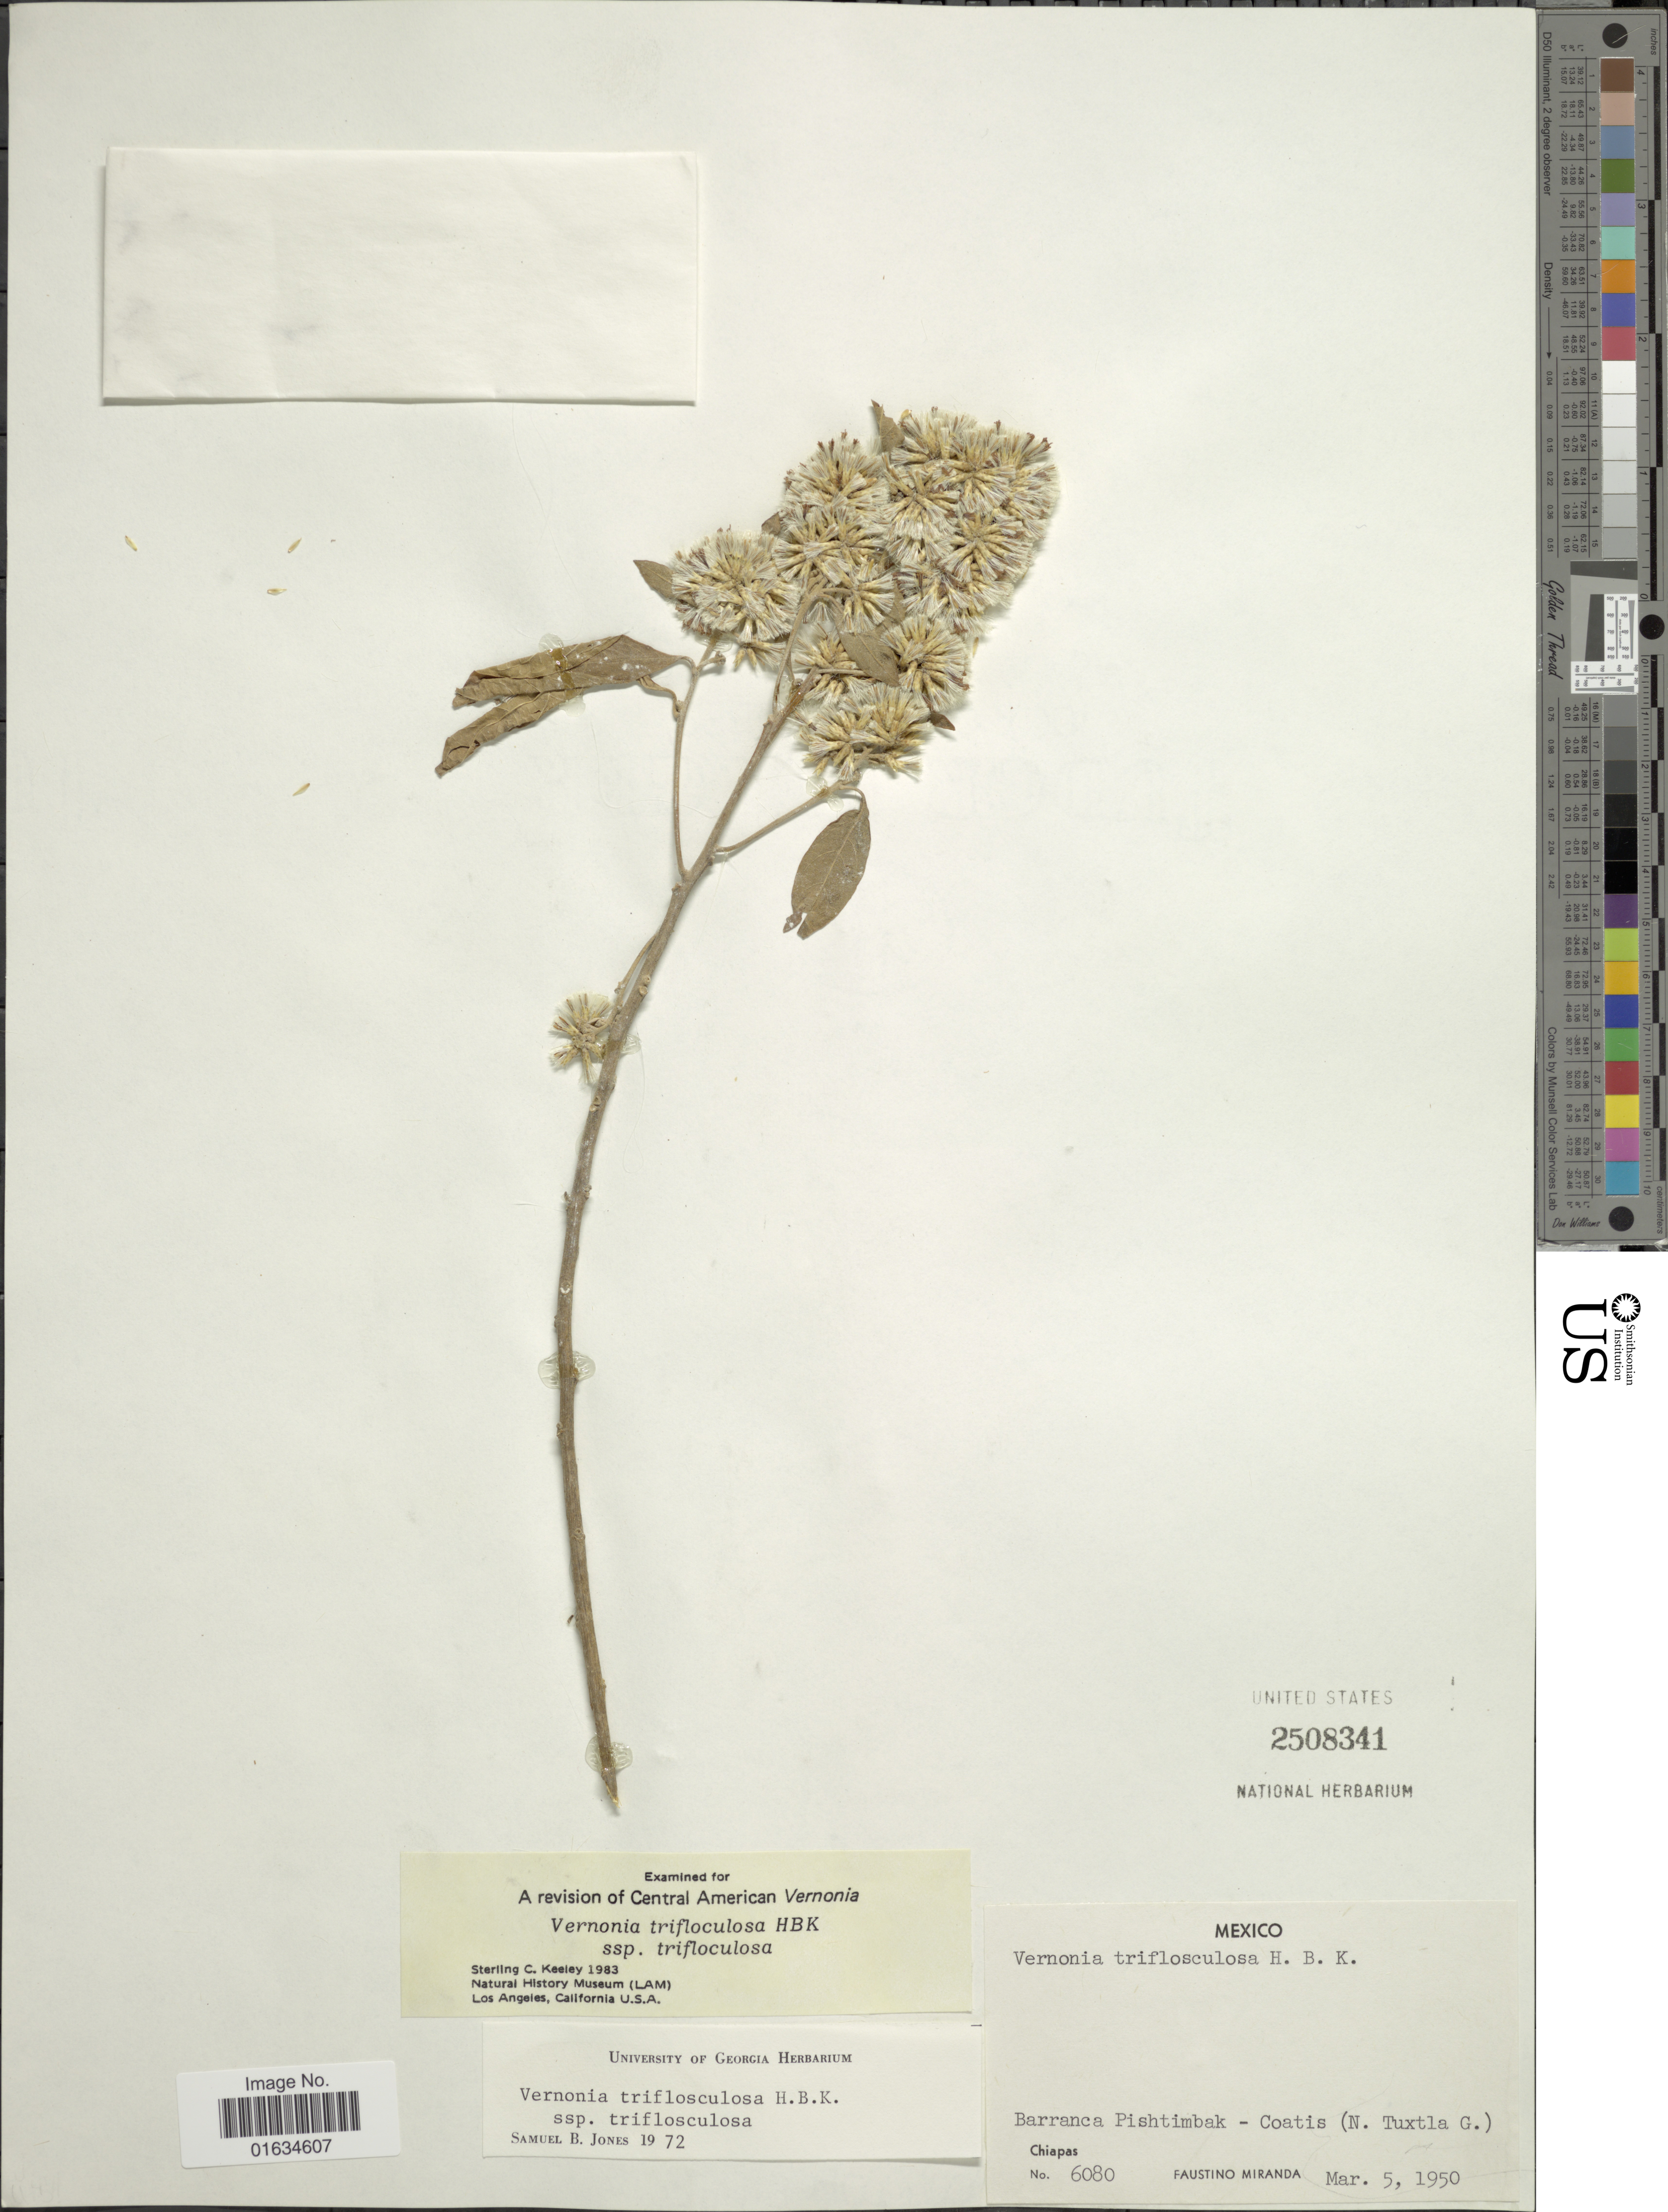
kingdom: Plantae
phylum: Tracheophyta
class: Magnoliopsida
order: Asterales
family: Asteraceae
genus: Eremosis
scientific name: Eremosis triflosculosa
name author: (Kunth) Gleason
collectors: F. Miranda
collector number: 6080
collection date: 1950-03-05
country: Mexico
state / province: Chiapas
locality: Barranca Pishtimbak, Coatis (N. Tuxtla G.)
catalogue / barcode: US 2508341